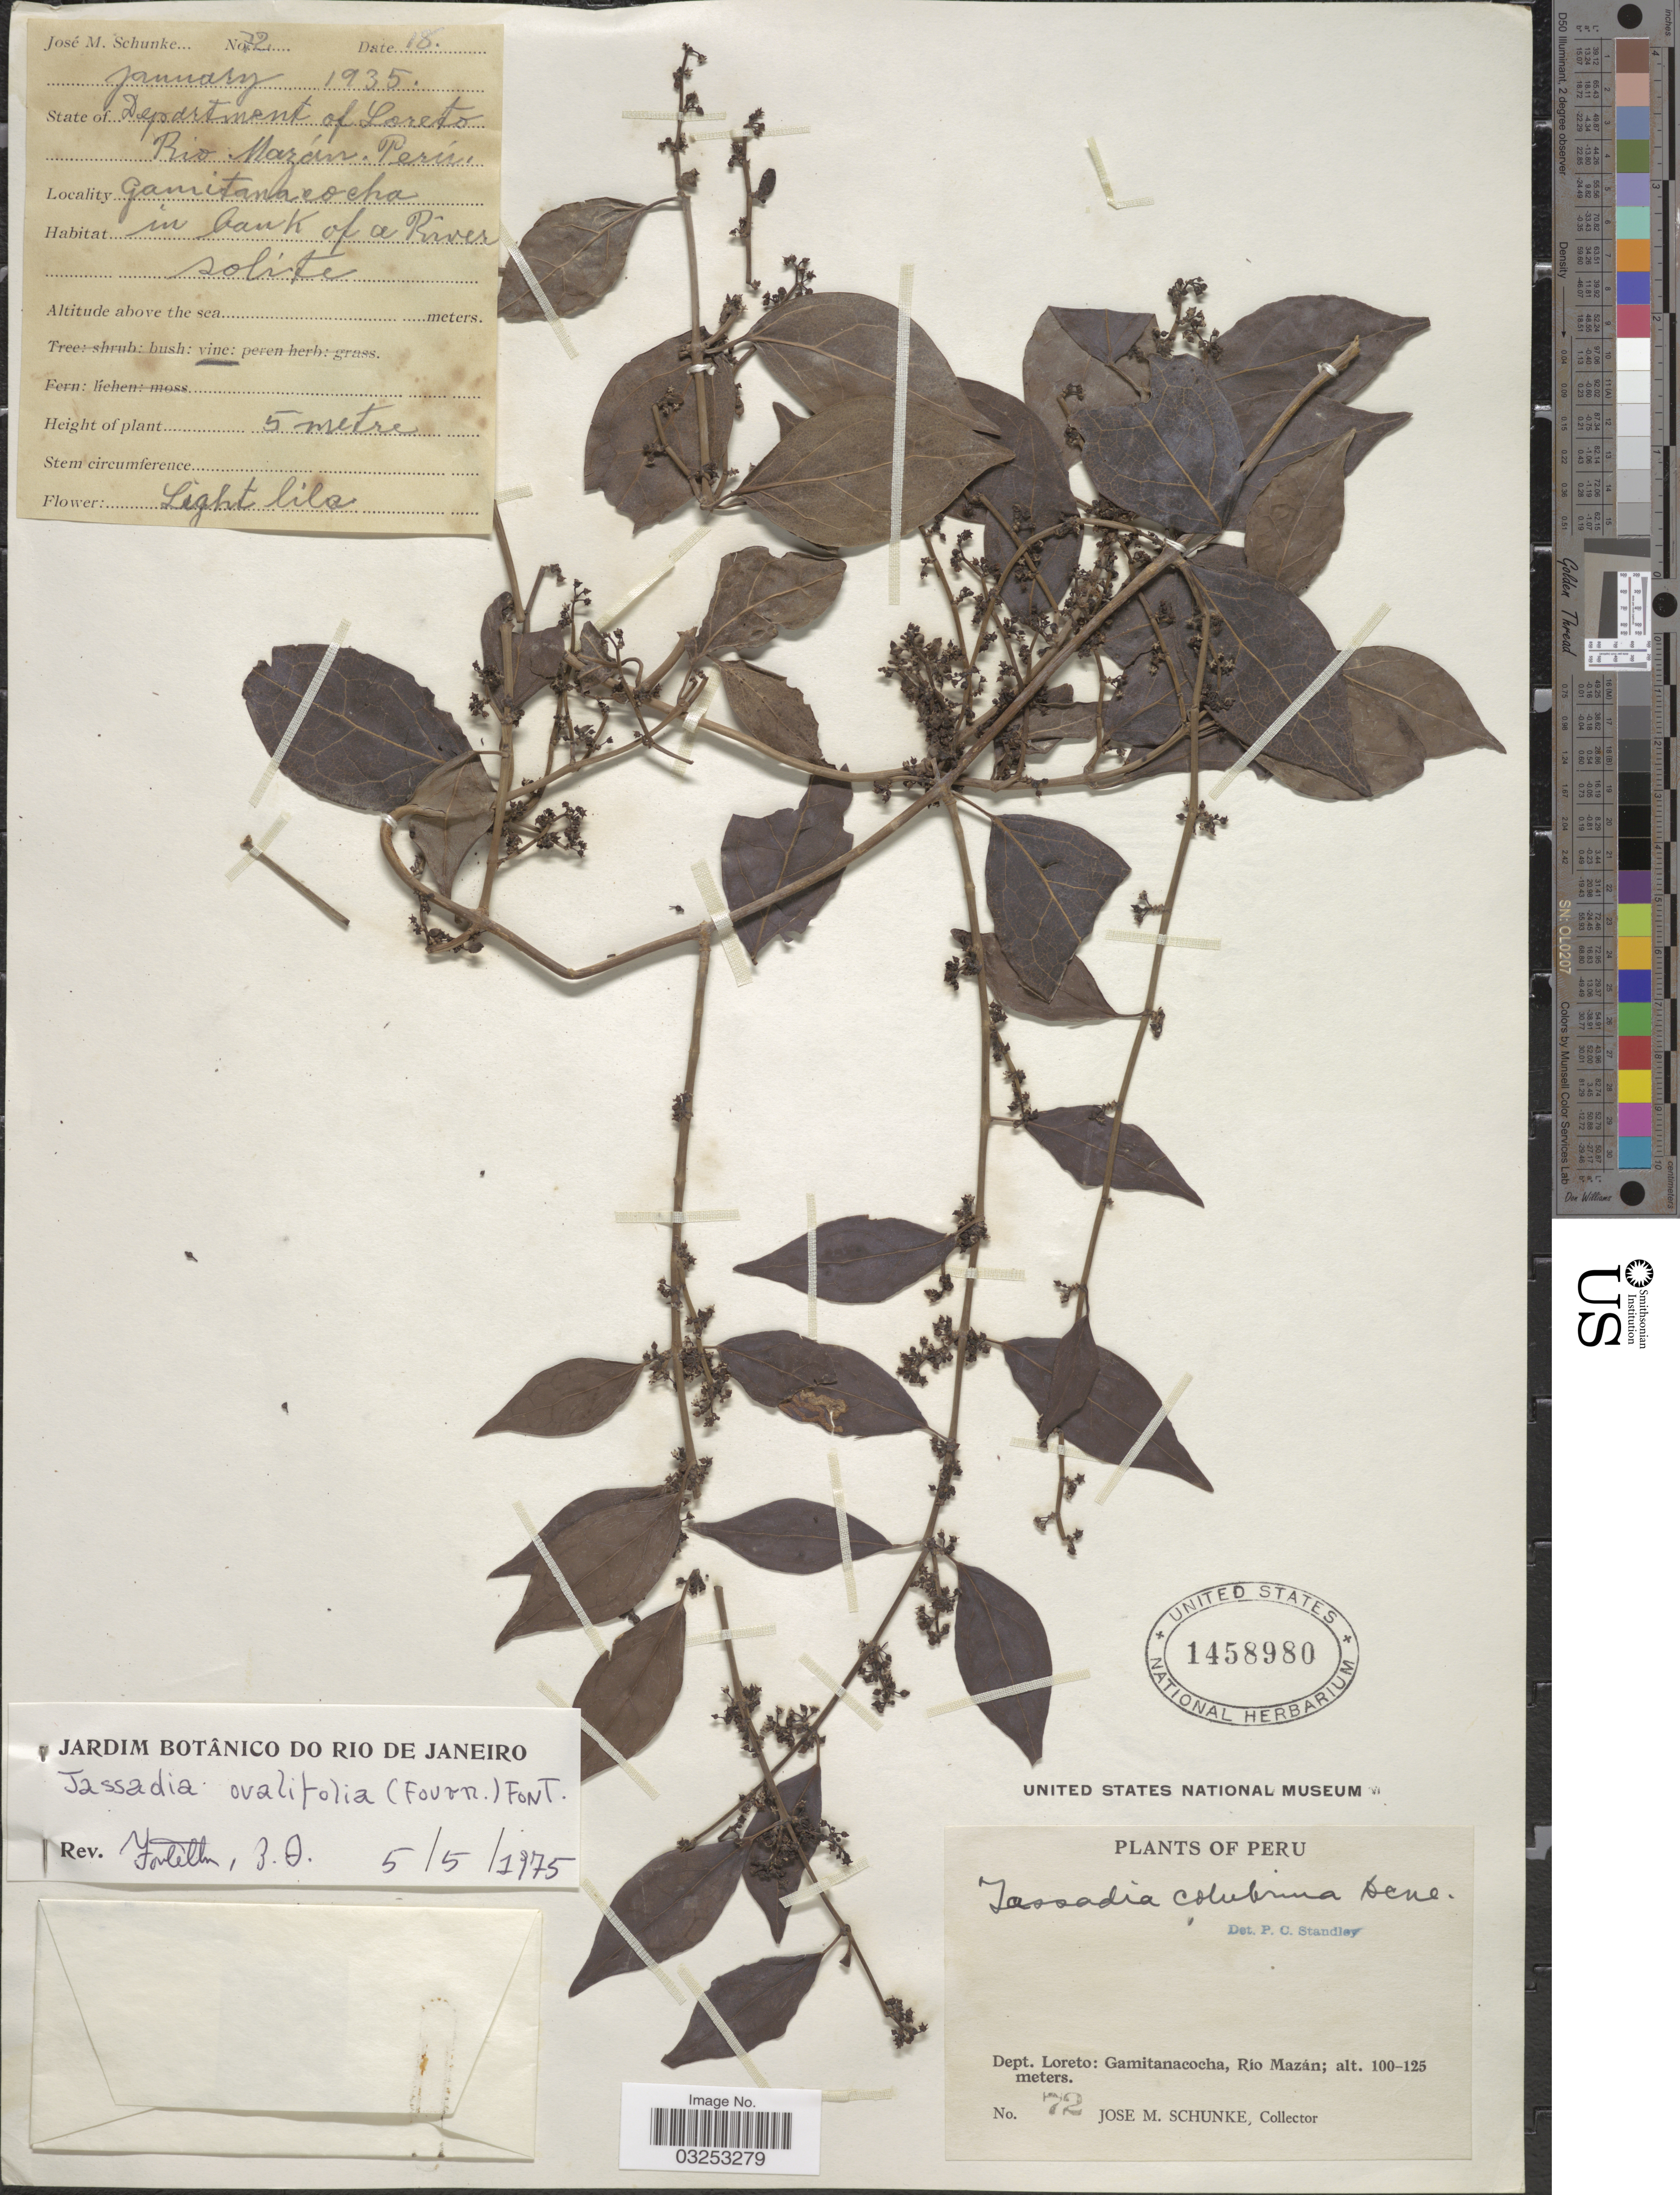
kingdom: Plantae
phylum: Tracheophyta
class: Magnoliopsida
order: Gentianales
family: Apocynaceae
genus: Tassadia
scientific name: Tassadia ovalifolia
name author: (E. Fourn.) Fontella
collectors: J. M. Schunke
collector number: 72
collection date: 1935-01-18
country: Peru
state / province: Loreto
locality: Deptartment of Loreto: Gamitanacocha, Río Mazán.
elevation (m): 100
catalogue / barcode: US 1458980